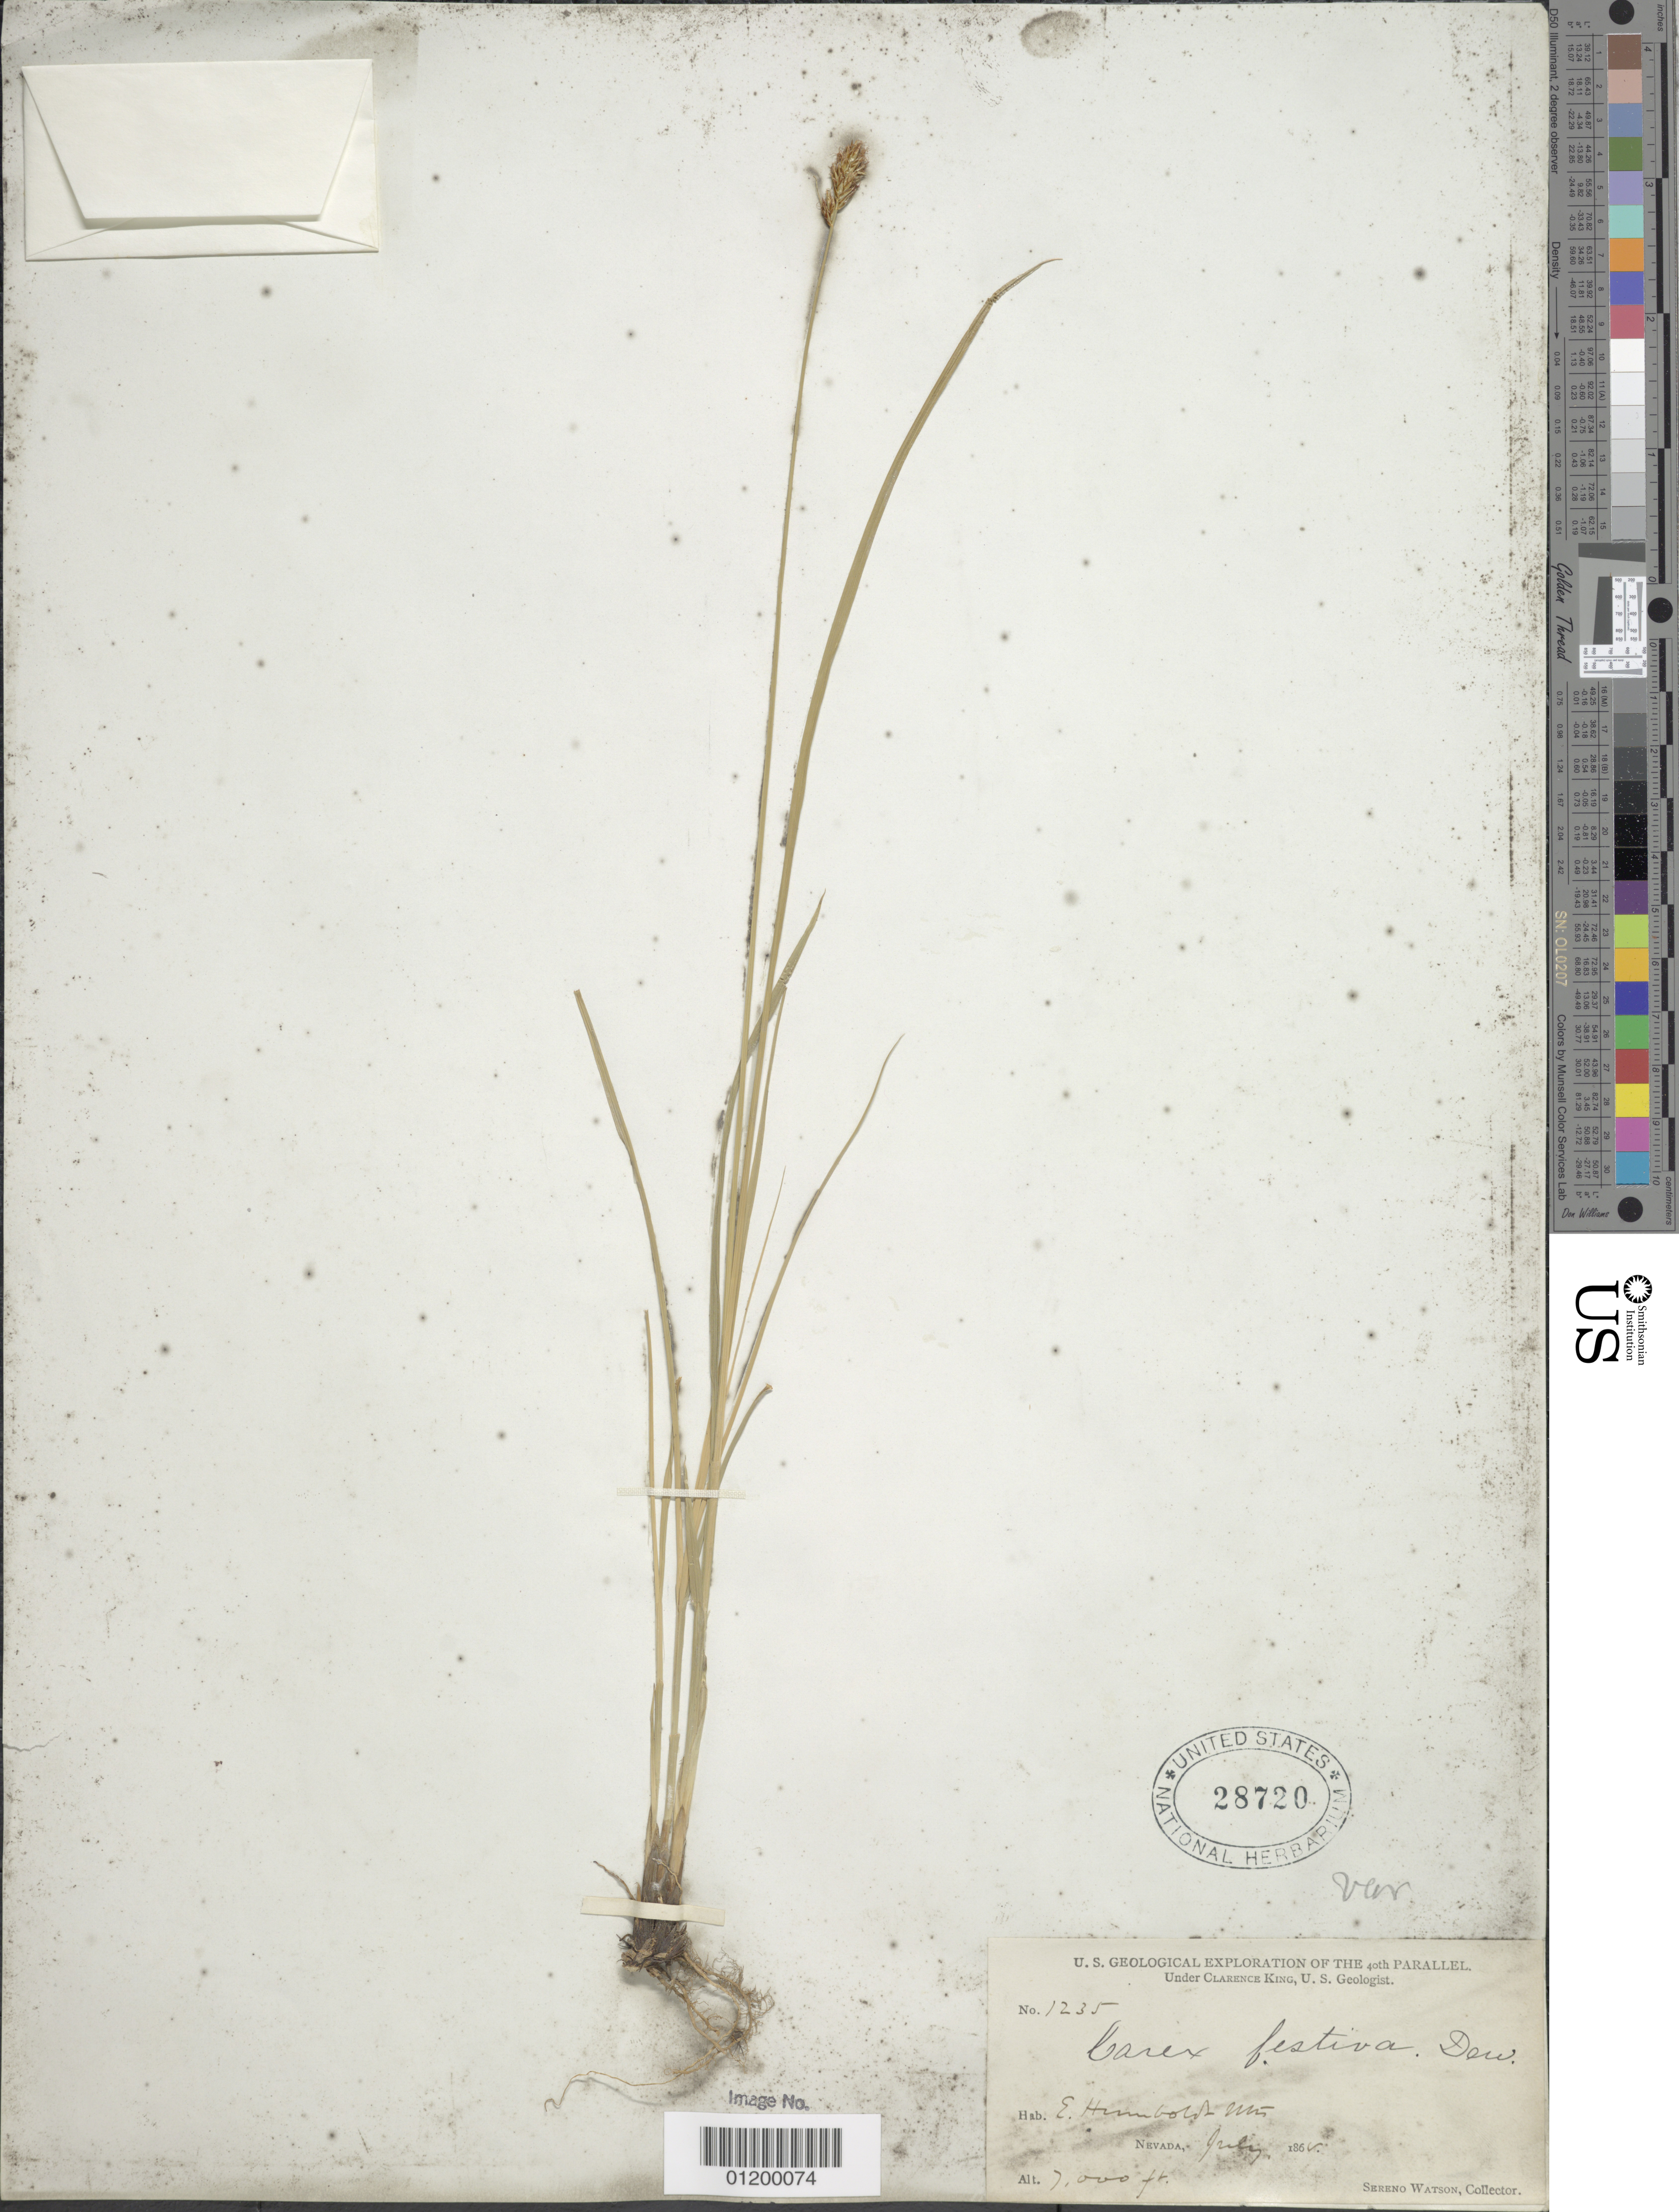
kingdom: Plantae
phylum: Tracheophyta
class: Liliopsida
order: Poales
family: Cyperaceae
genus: Carex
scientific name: Carex hoodii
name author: Boott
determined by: Mackenzie, K. K.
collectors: S. Watson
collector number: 1235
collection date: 1868-07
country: United States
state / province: Nevada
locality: E. Humboldt Mts.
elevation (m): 2134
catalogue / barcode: US 28720